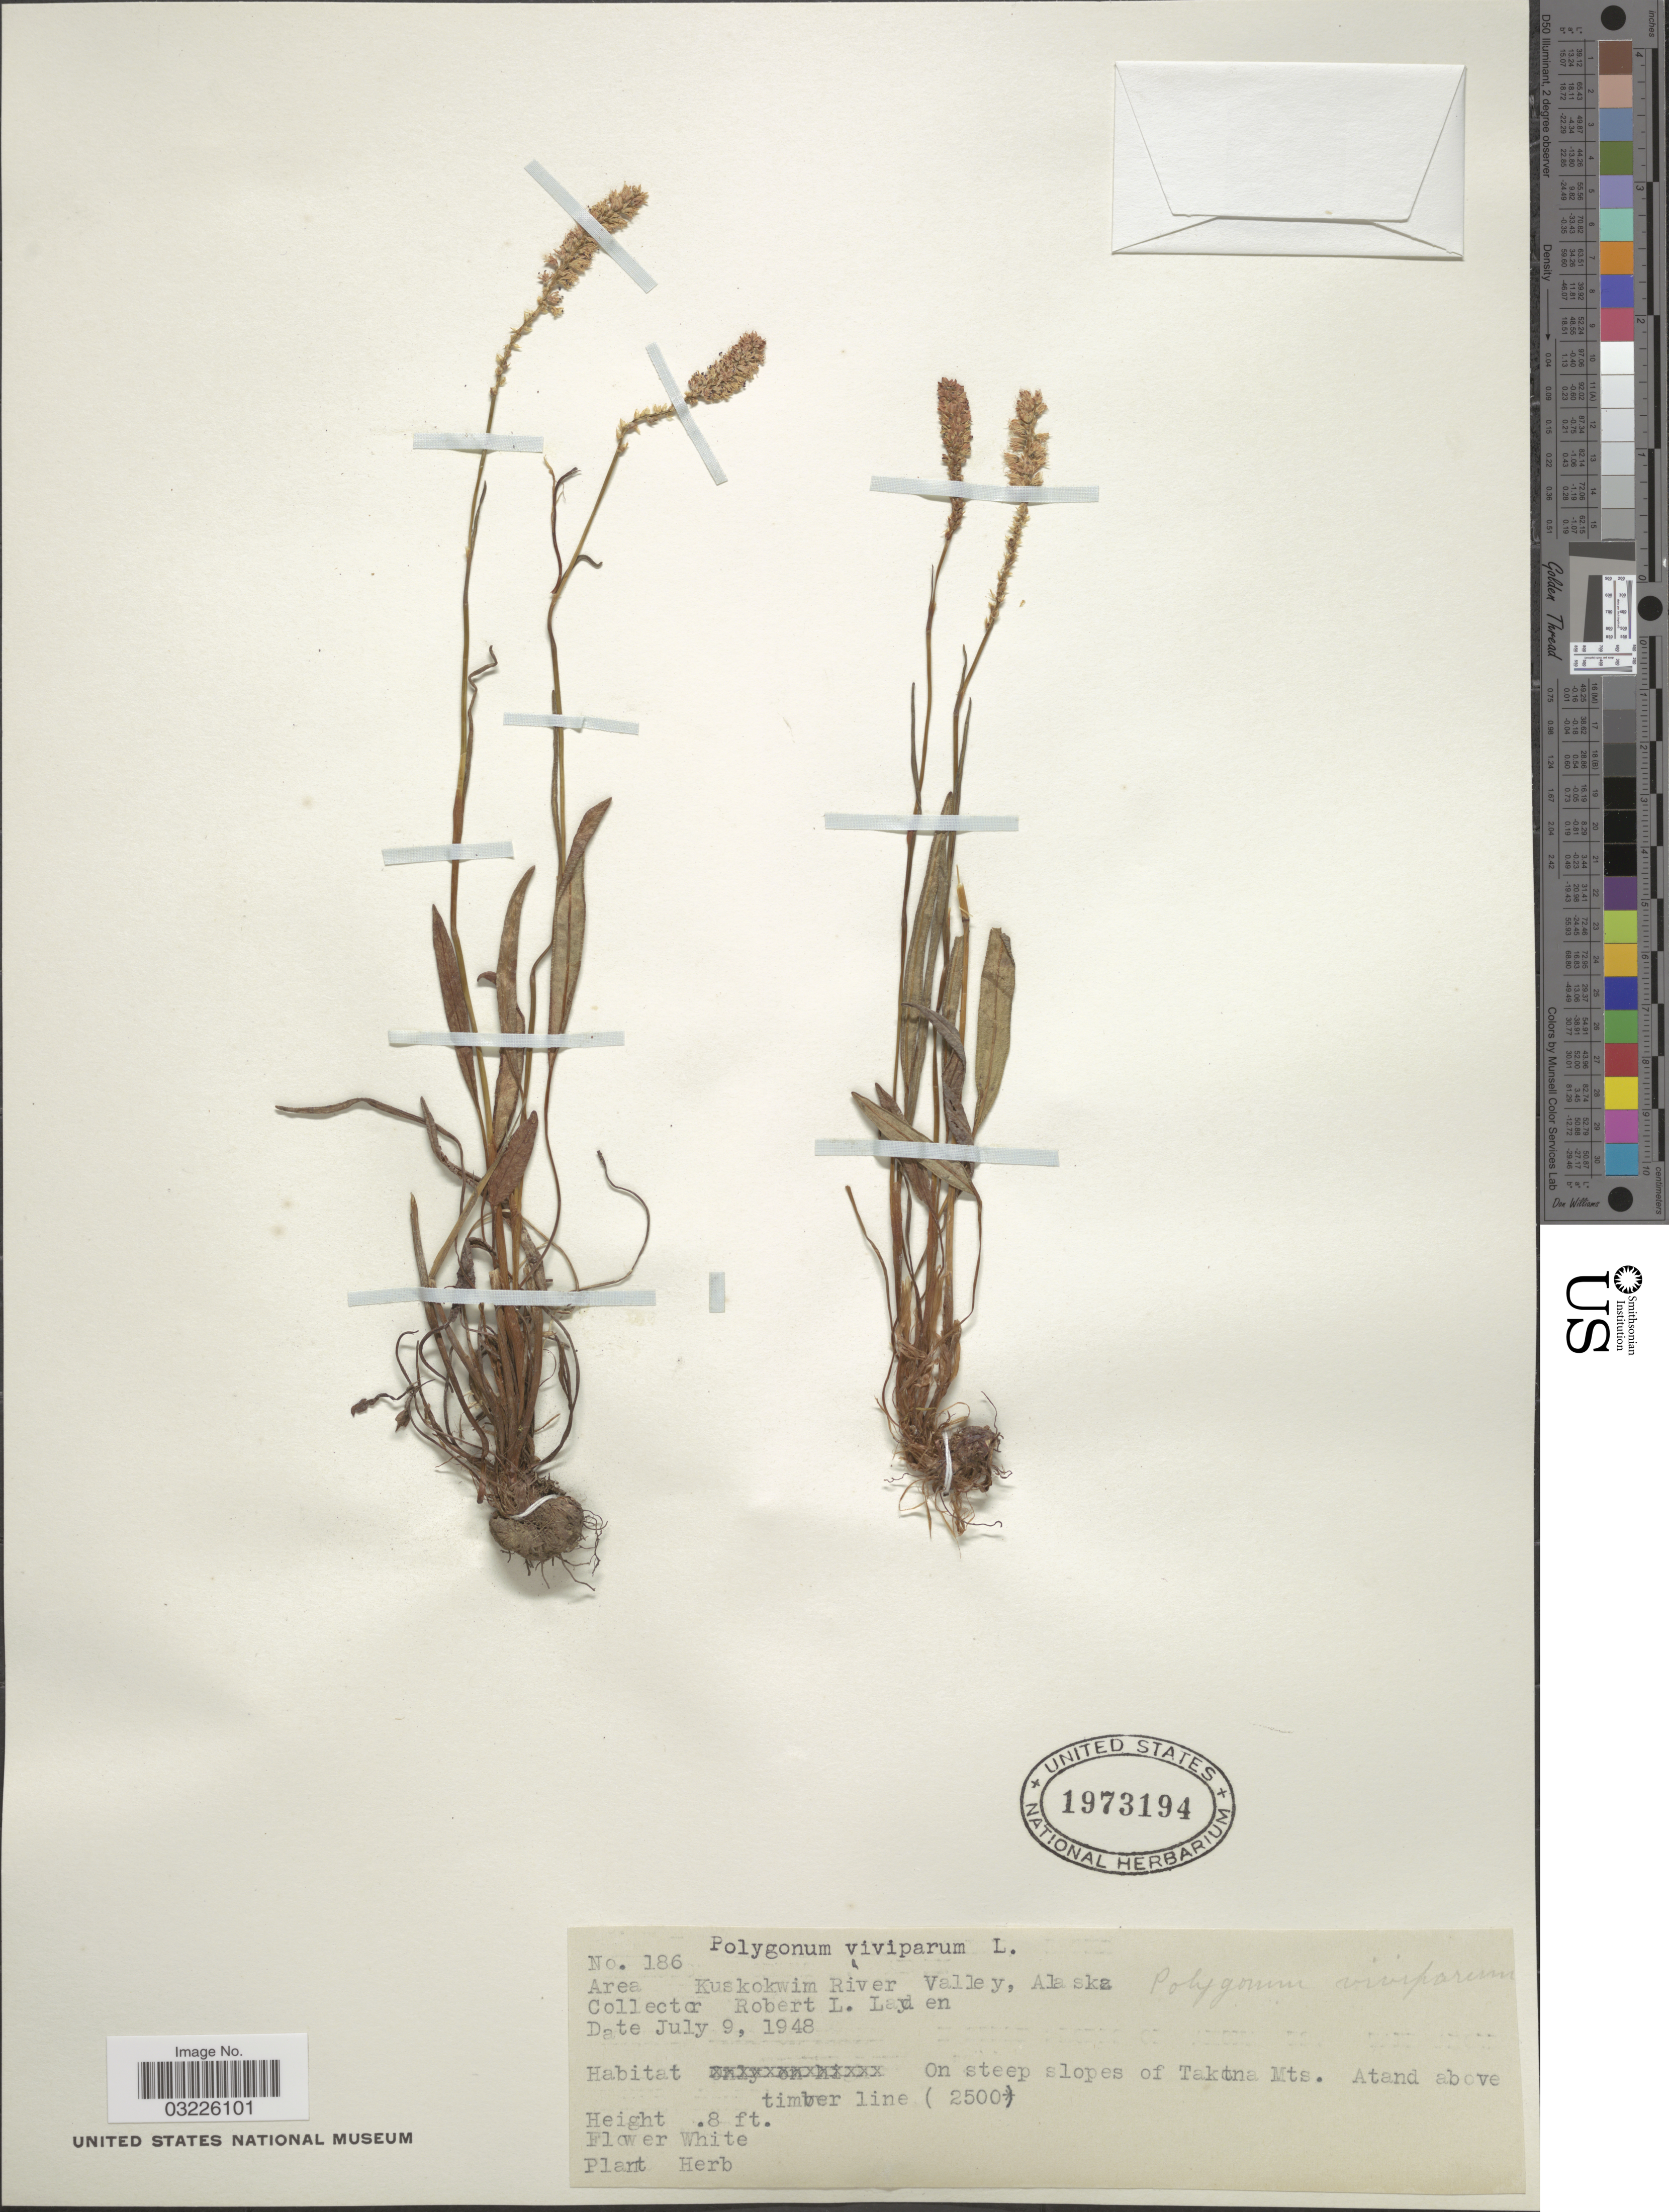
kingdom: Plantae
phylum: Tracheophyta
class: Magnoliopsida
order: Caryophyllales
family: Polygonaceae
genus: Bistorta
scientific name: Bistorta vivipara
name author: (L.) Delarbre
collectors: R. Layden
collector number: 186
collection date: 1948-07-09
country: United States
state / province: Alaska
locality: Area Kuskokwim River Valley. On steep slopes of Taktna Mts.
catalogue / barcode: US 1973194